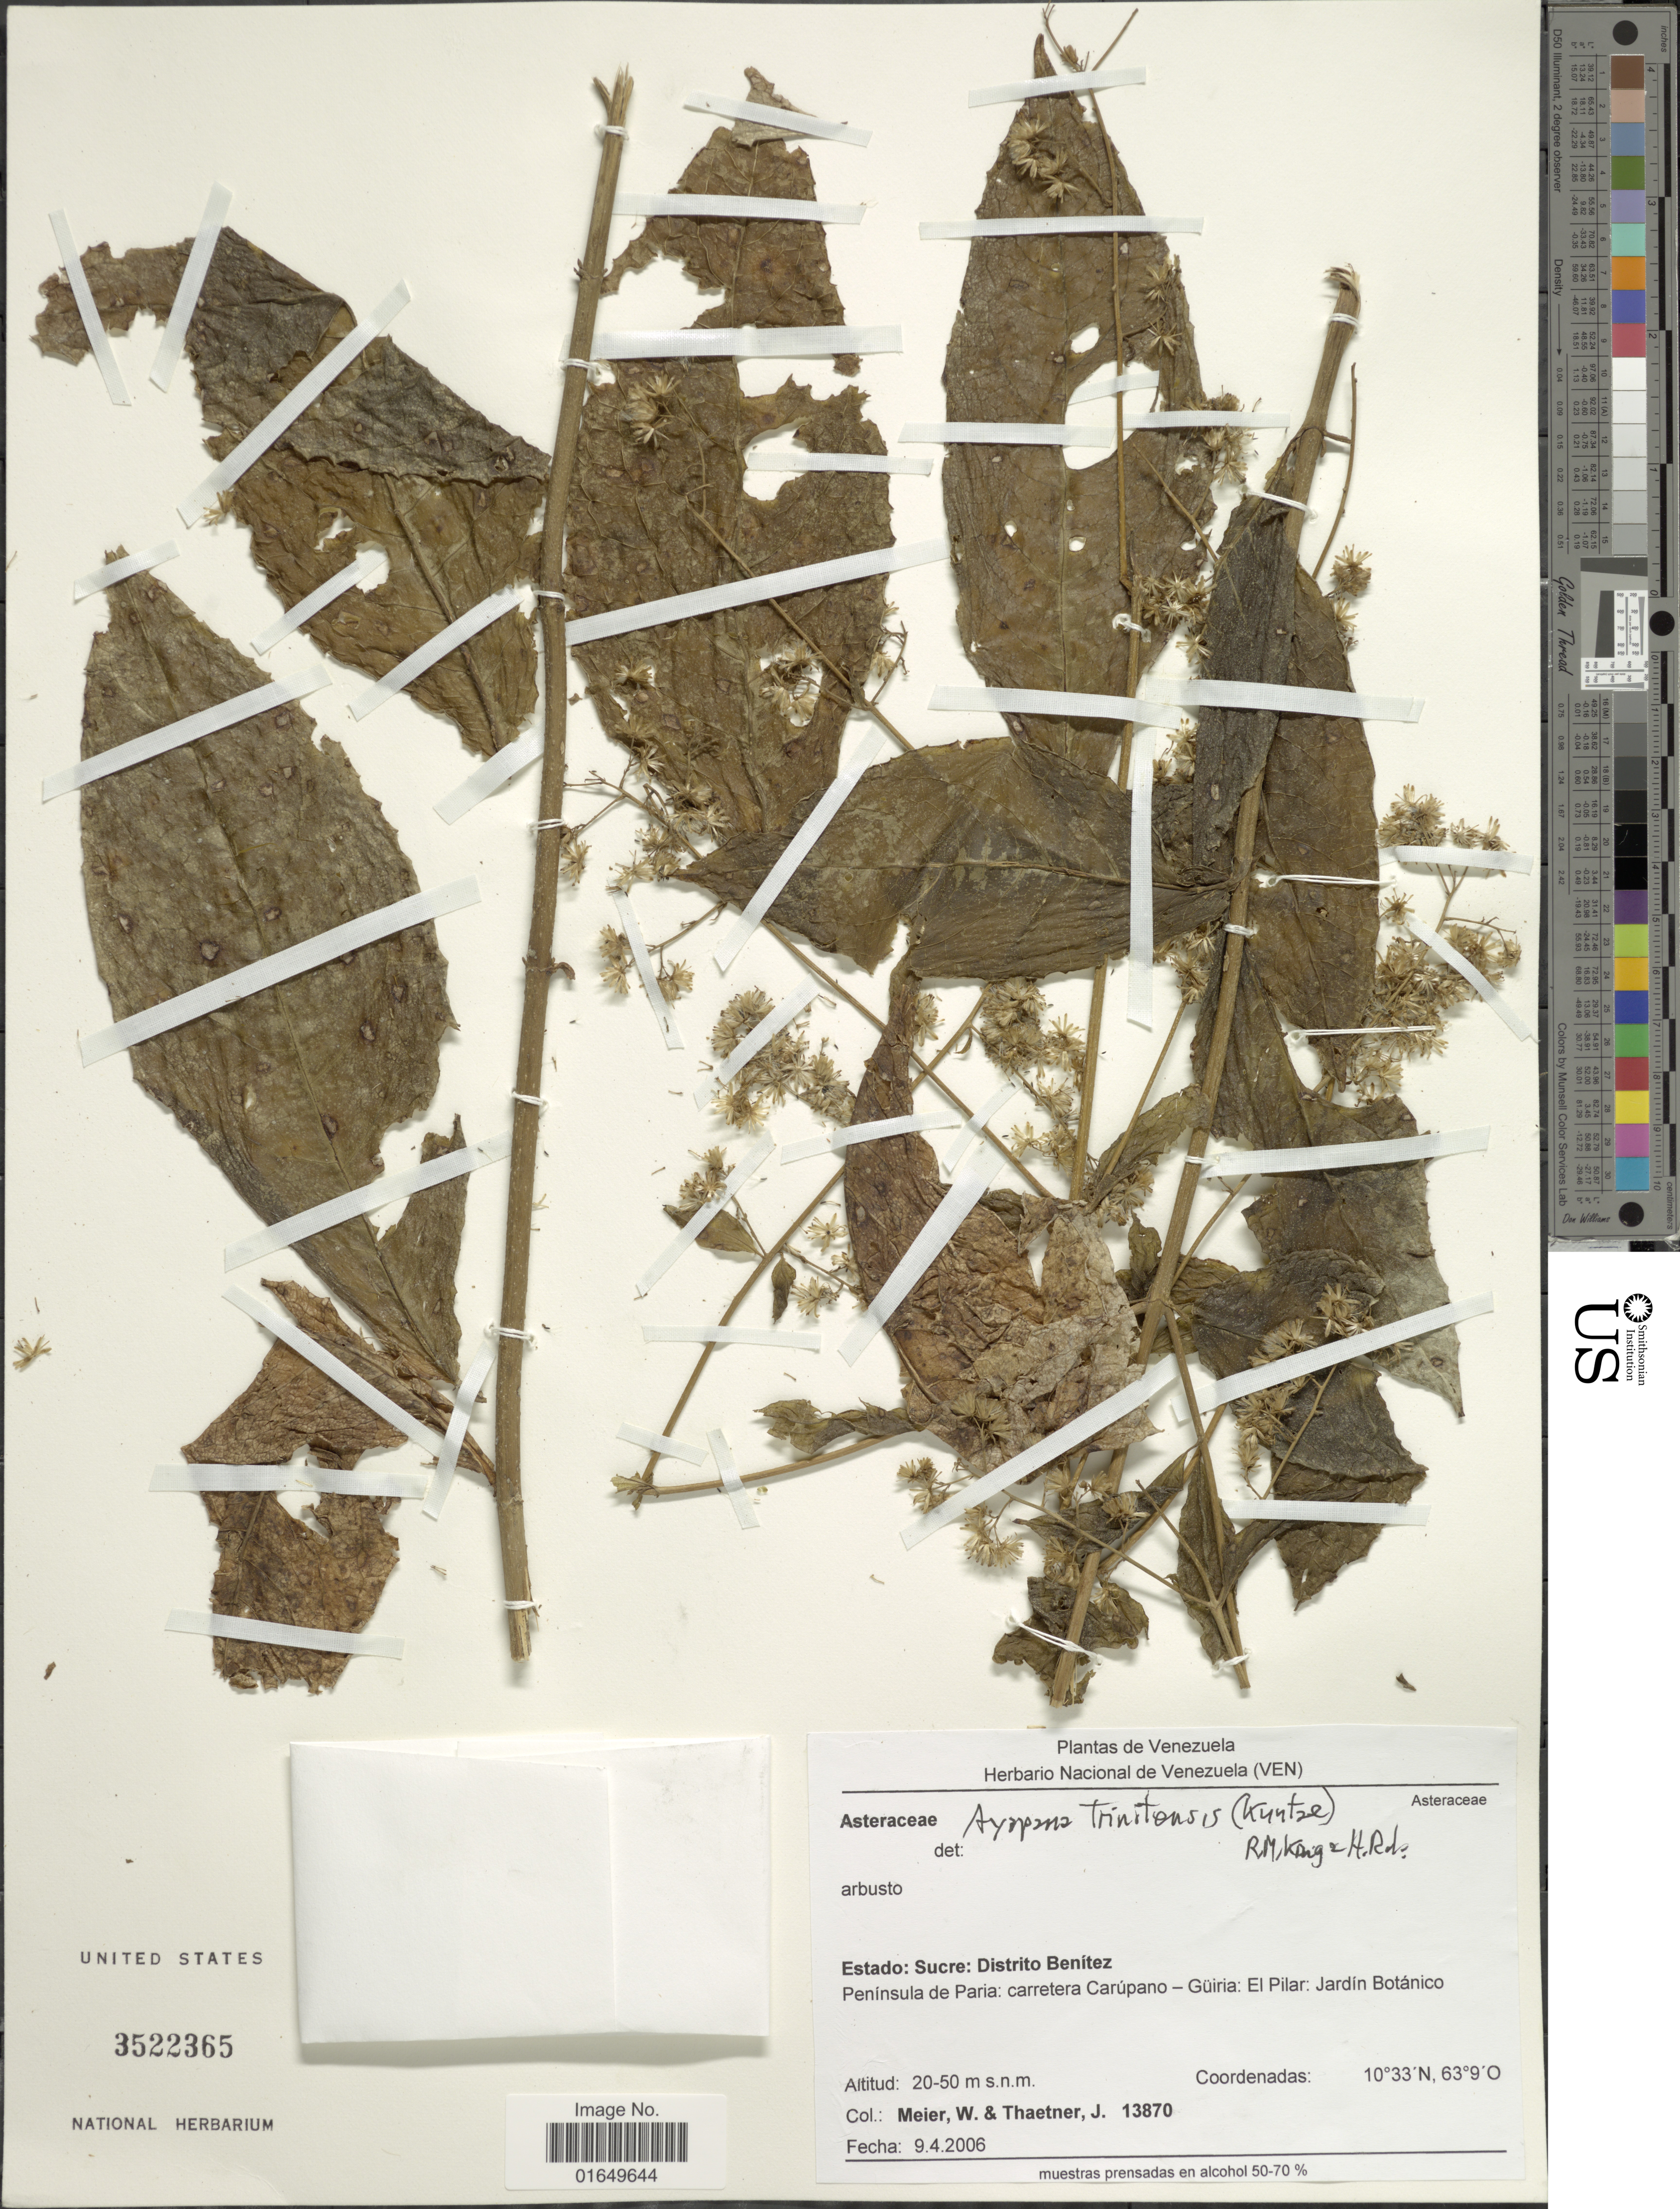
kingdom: Plantae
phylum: Tracheophyta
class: Magnoliopsida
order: Asterales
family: Asteraceae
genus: Ayapana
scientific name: Ayapana trinitensis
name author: (Kuntze) R.M. King & H. Rob.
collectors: W. Meier & J. Thaetner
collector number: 13870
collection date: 2006-04-09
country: Venezuela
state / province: Sucre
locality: Distrito Benítez. Península de Paria: carretera Carúpano-Güiria: El Pilar: Jardín Botánico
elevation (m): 20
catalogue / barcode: US 3522365